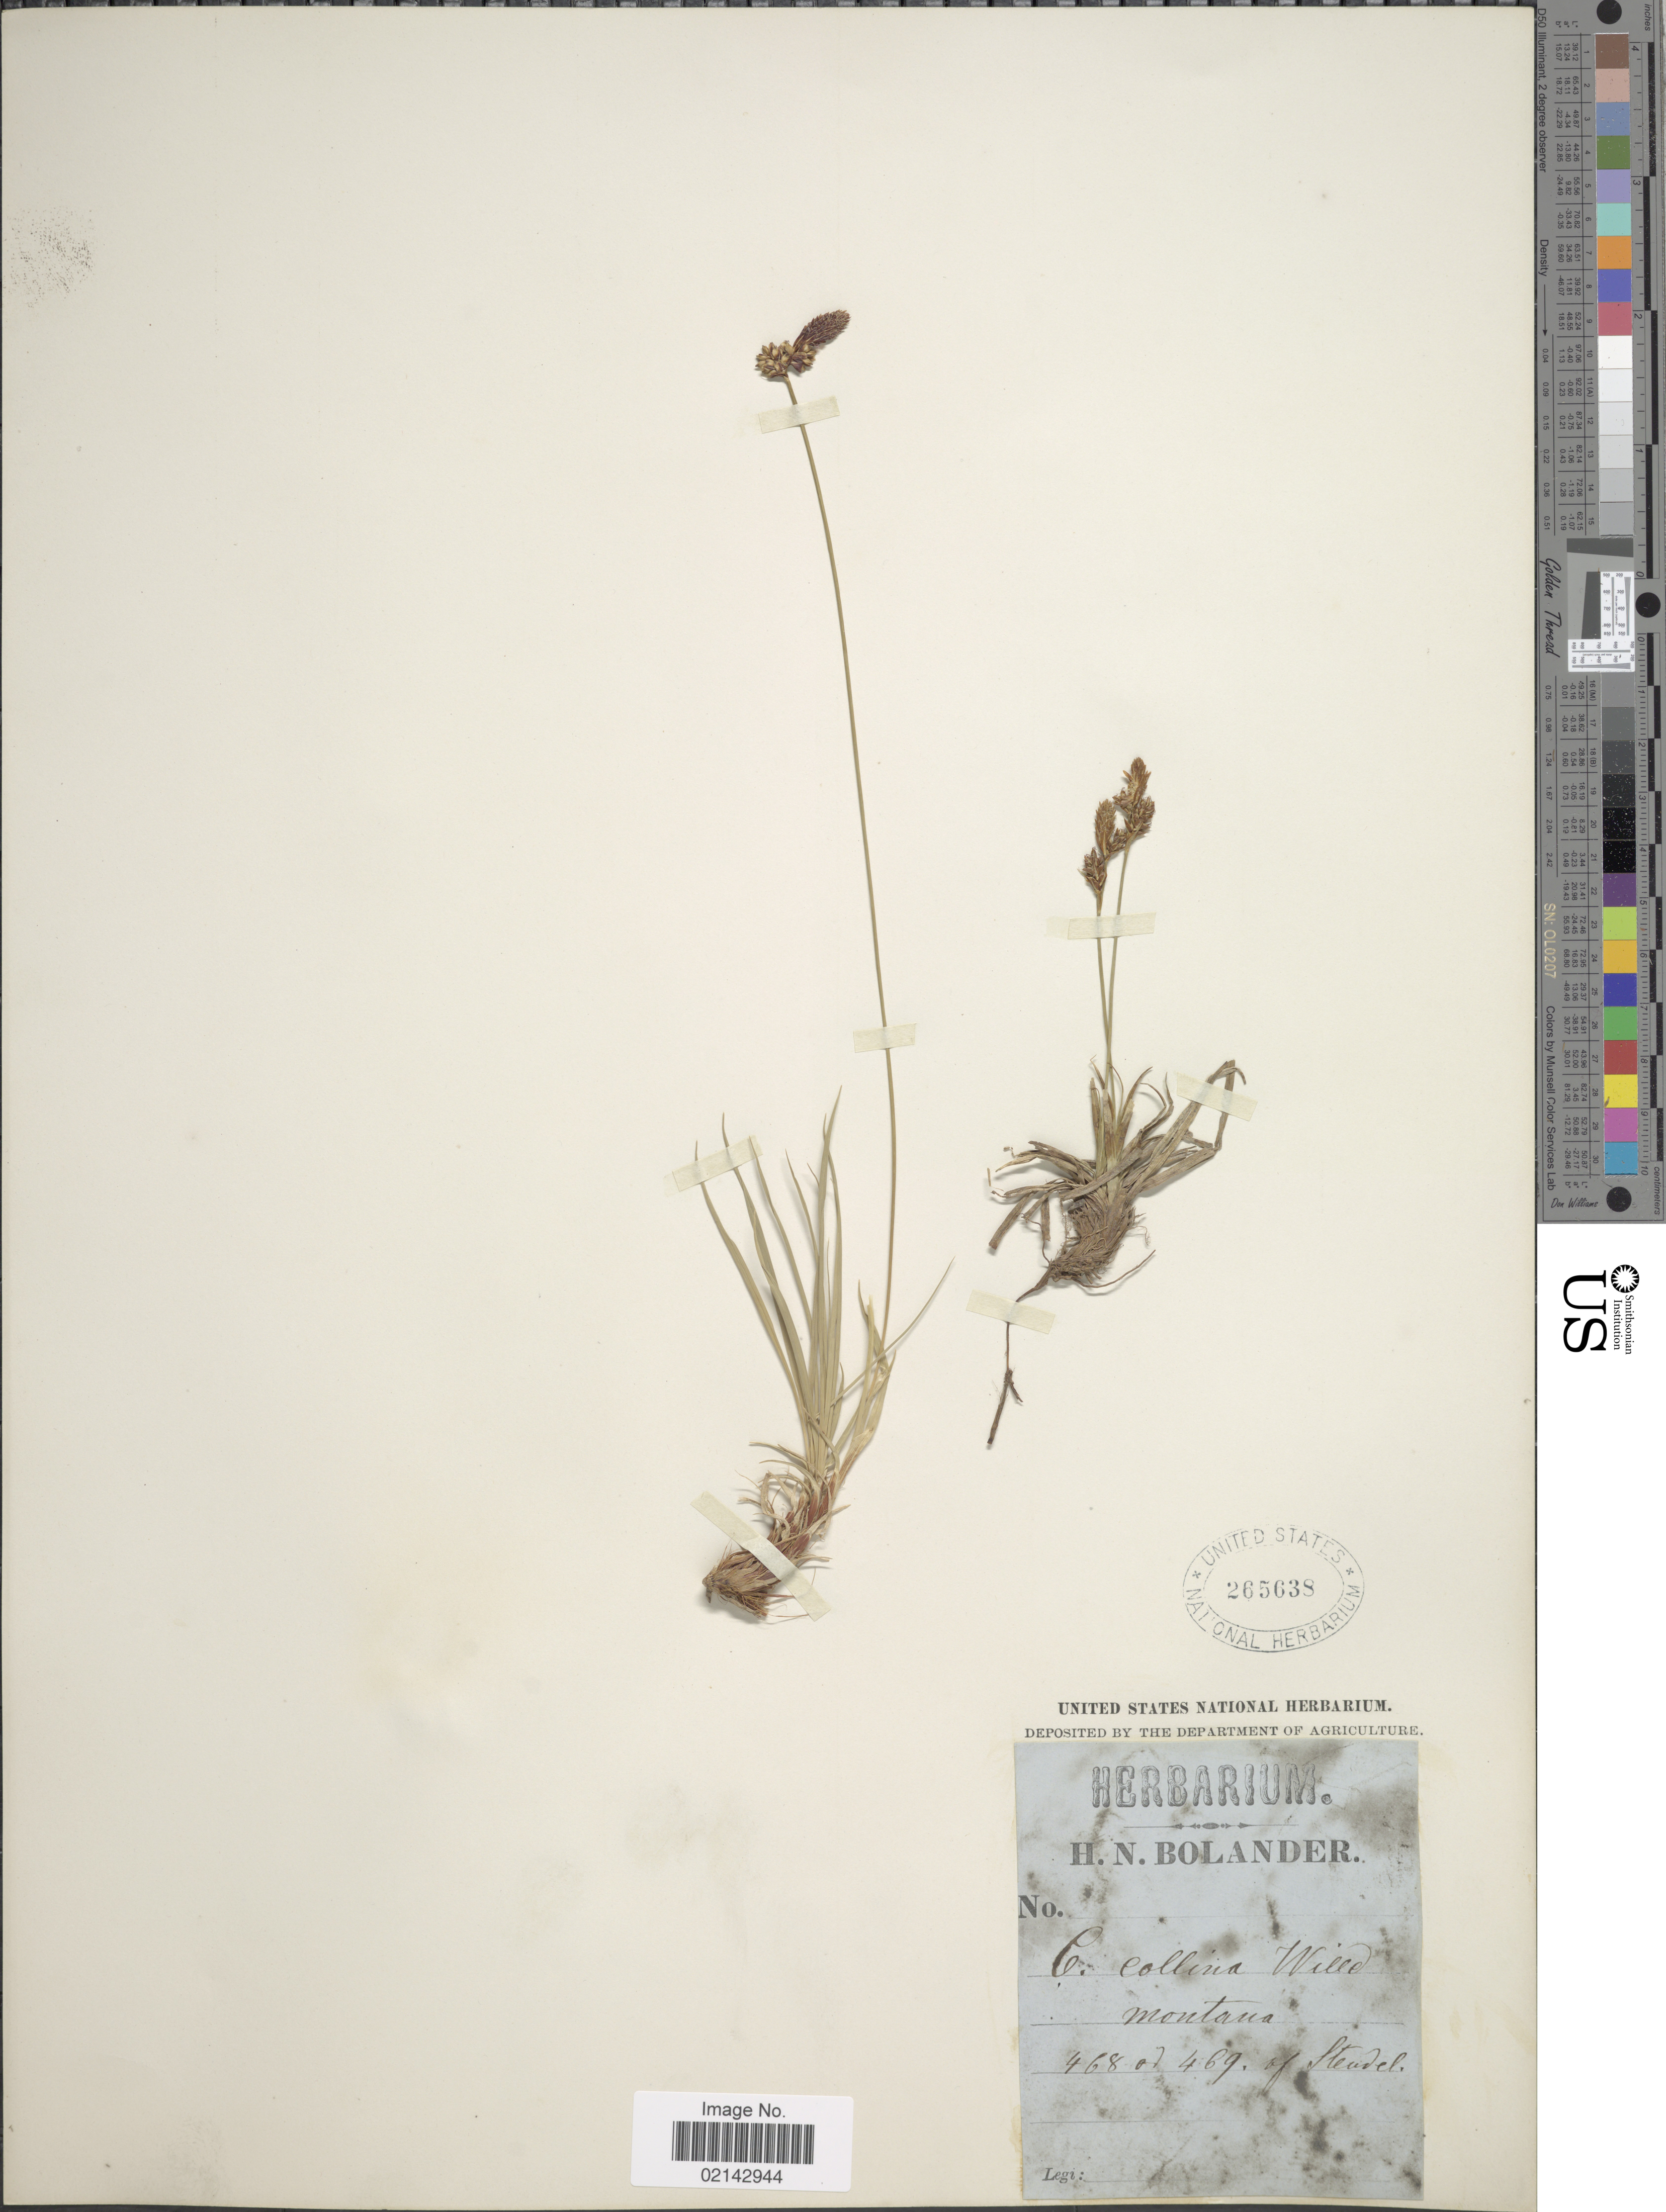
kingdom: Plantae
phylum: Tracheophyta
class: Liliopsida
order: Poales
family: Cyperaceae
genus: Carex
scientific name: Carex montana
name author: L.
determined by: Strong, Mark T., (BOT), Smithsonian Institution - National Museum of Natural History (UNITED STATES)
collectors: H. N. Bolander (herbarium)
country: Germany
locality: Stendel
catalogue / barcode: US 265638